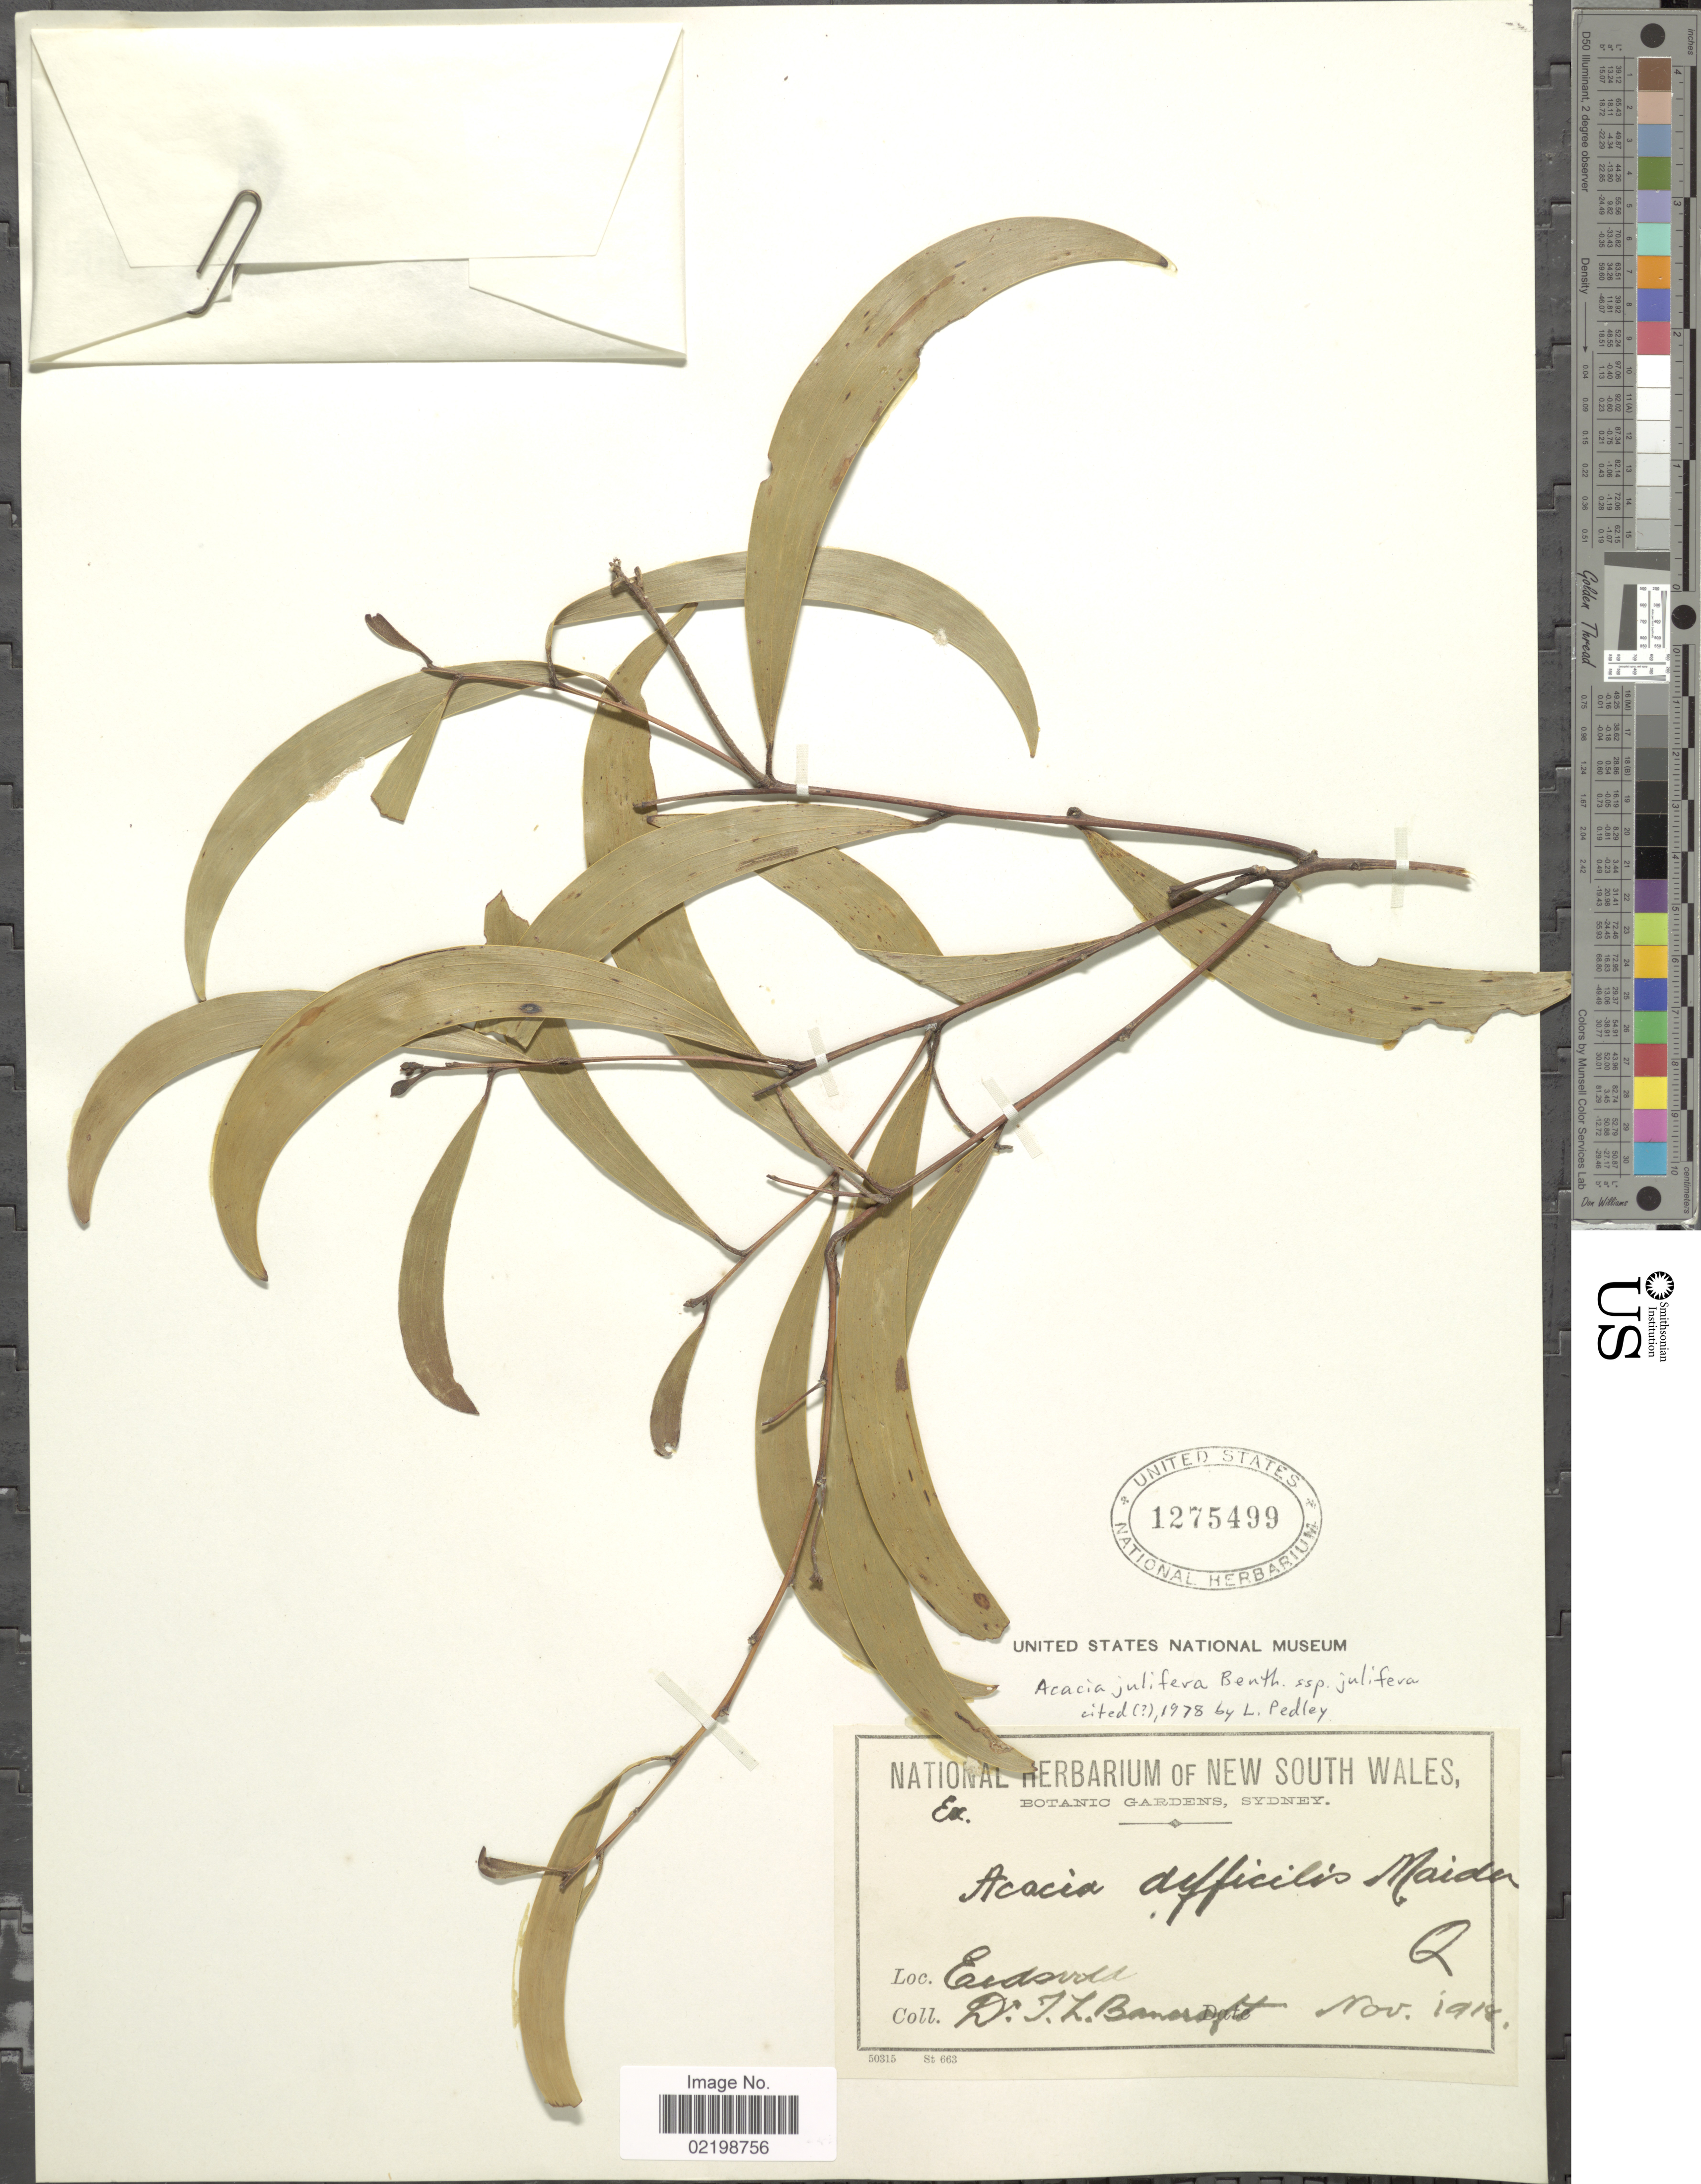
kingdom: Plantae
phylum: Tracheophyta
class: Magnoliopsida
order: Fabales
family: Fabaceae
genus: Acacia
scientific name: Acacia julifera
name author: Benth.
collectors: T. Bancroft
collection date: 1918-11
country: Australia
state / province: Queensland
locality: Eidsvold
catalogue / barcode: US 1275499